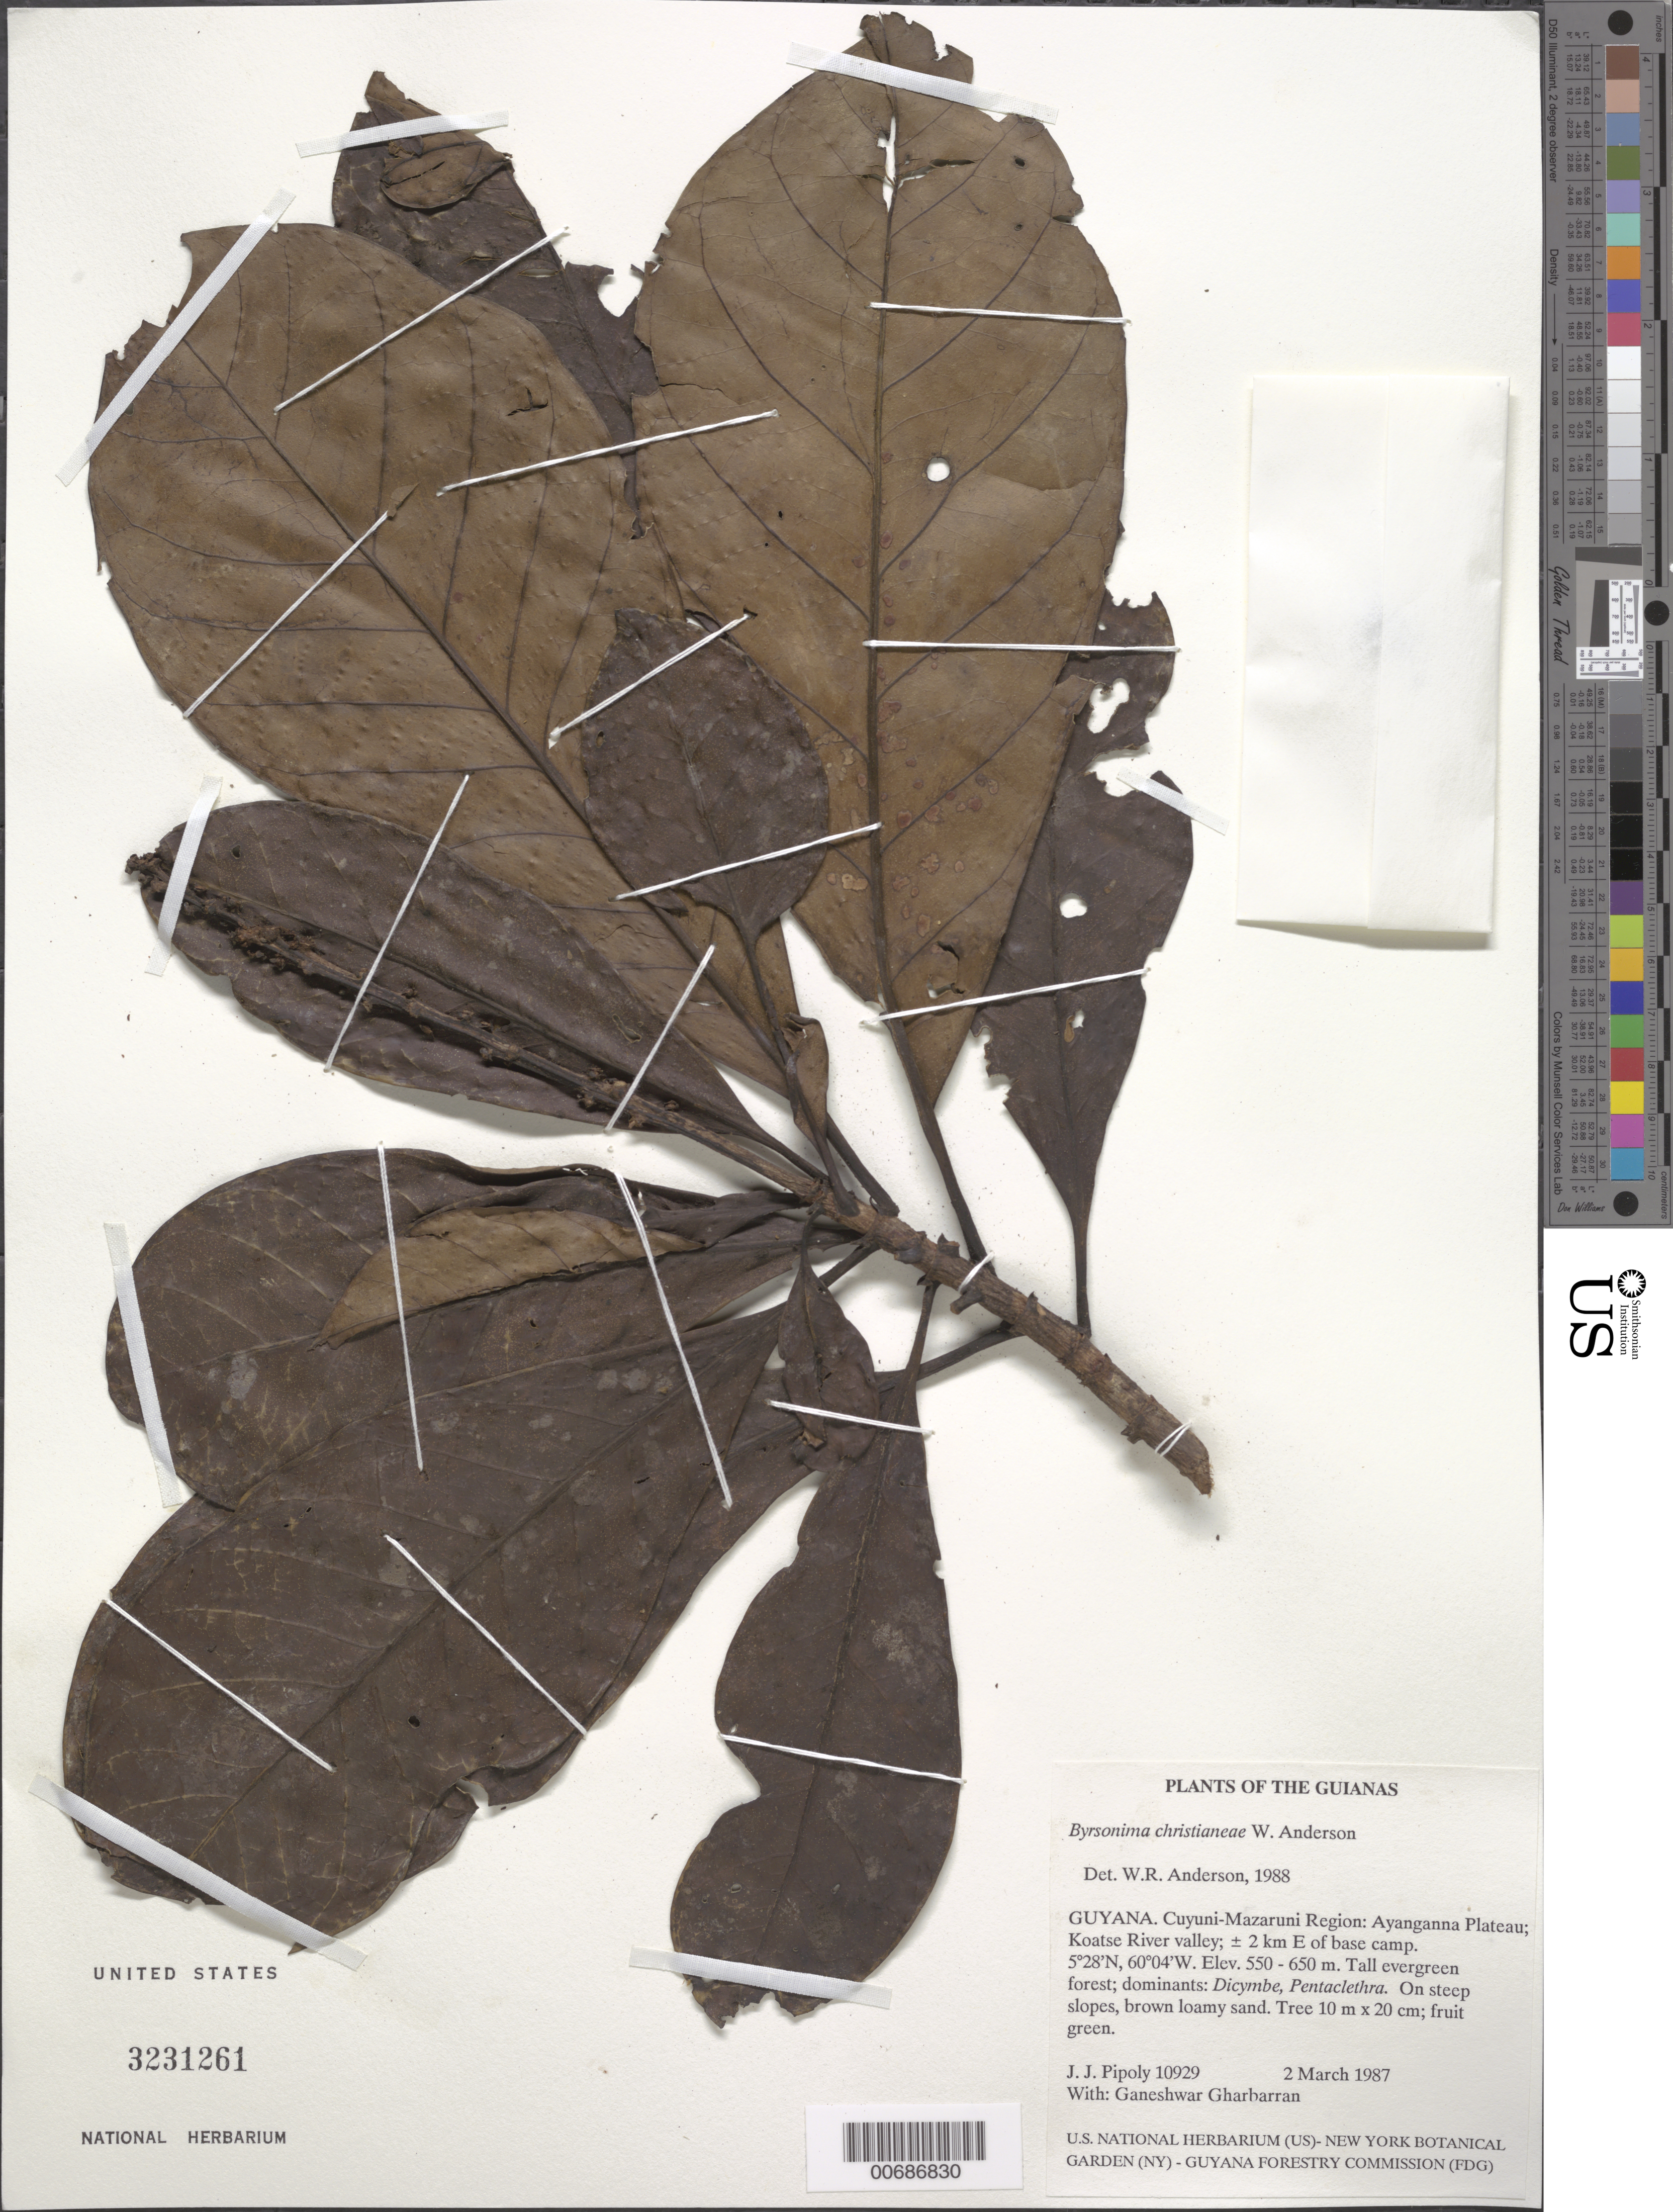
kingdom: Plantae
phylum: Tracheophyta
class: Magnoliopsida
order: Malpighiales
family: Malpighiaceae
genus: Byrsonima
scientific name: Byrsonima christianeae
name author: W.R. Anderson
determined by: Anderson, W. R., (MICH), University of Michigan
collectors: J. J. Pipoly & G. Gharbarran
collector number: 10929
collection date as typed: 2 March 1987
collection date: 1987-03-02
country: Guyana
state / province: Cuyuni-Mazaruni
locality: Ayanganna Plateau; Koatse River valley; ± 2 km E of base camp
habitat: Tall evergreen forest; dominants: Dicymbe, Pentaclethra. On steep slopes, brown loamy sand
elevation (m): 550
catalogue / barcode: US 3231261